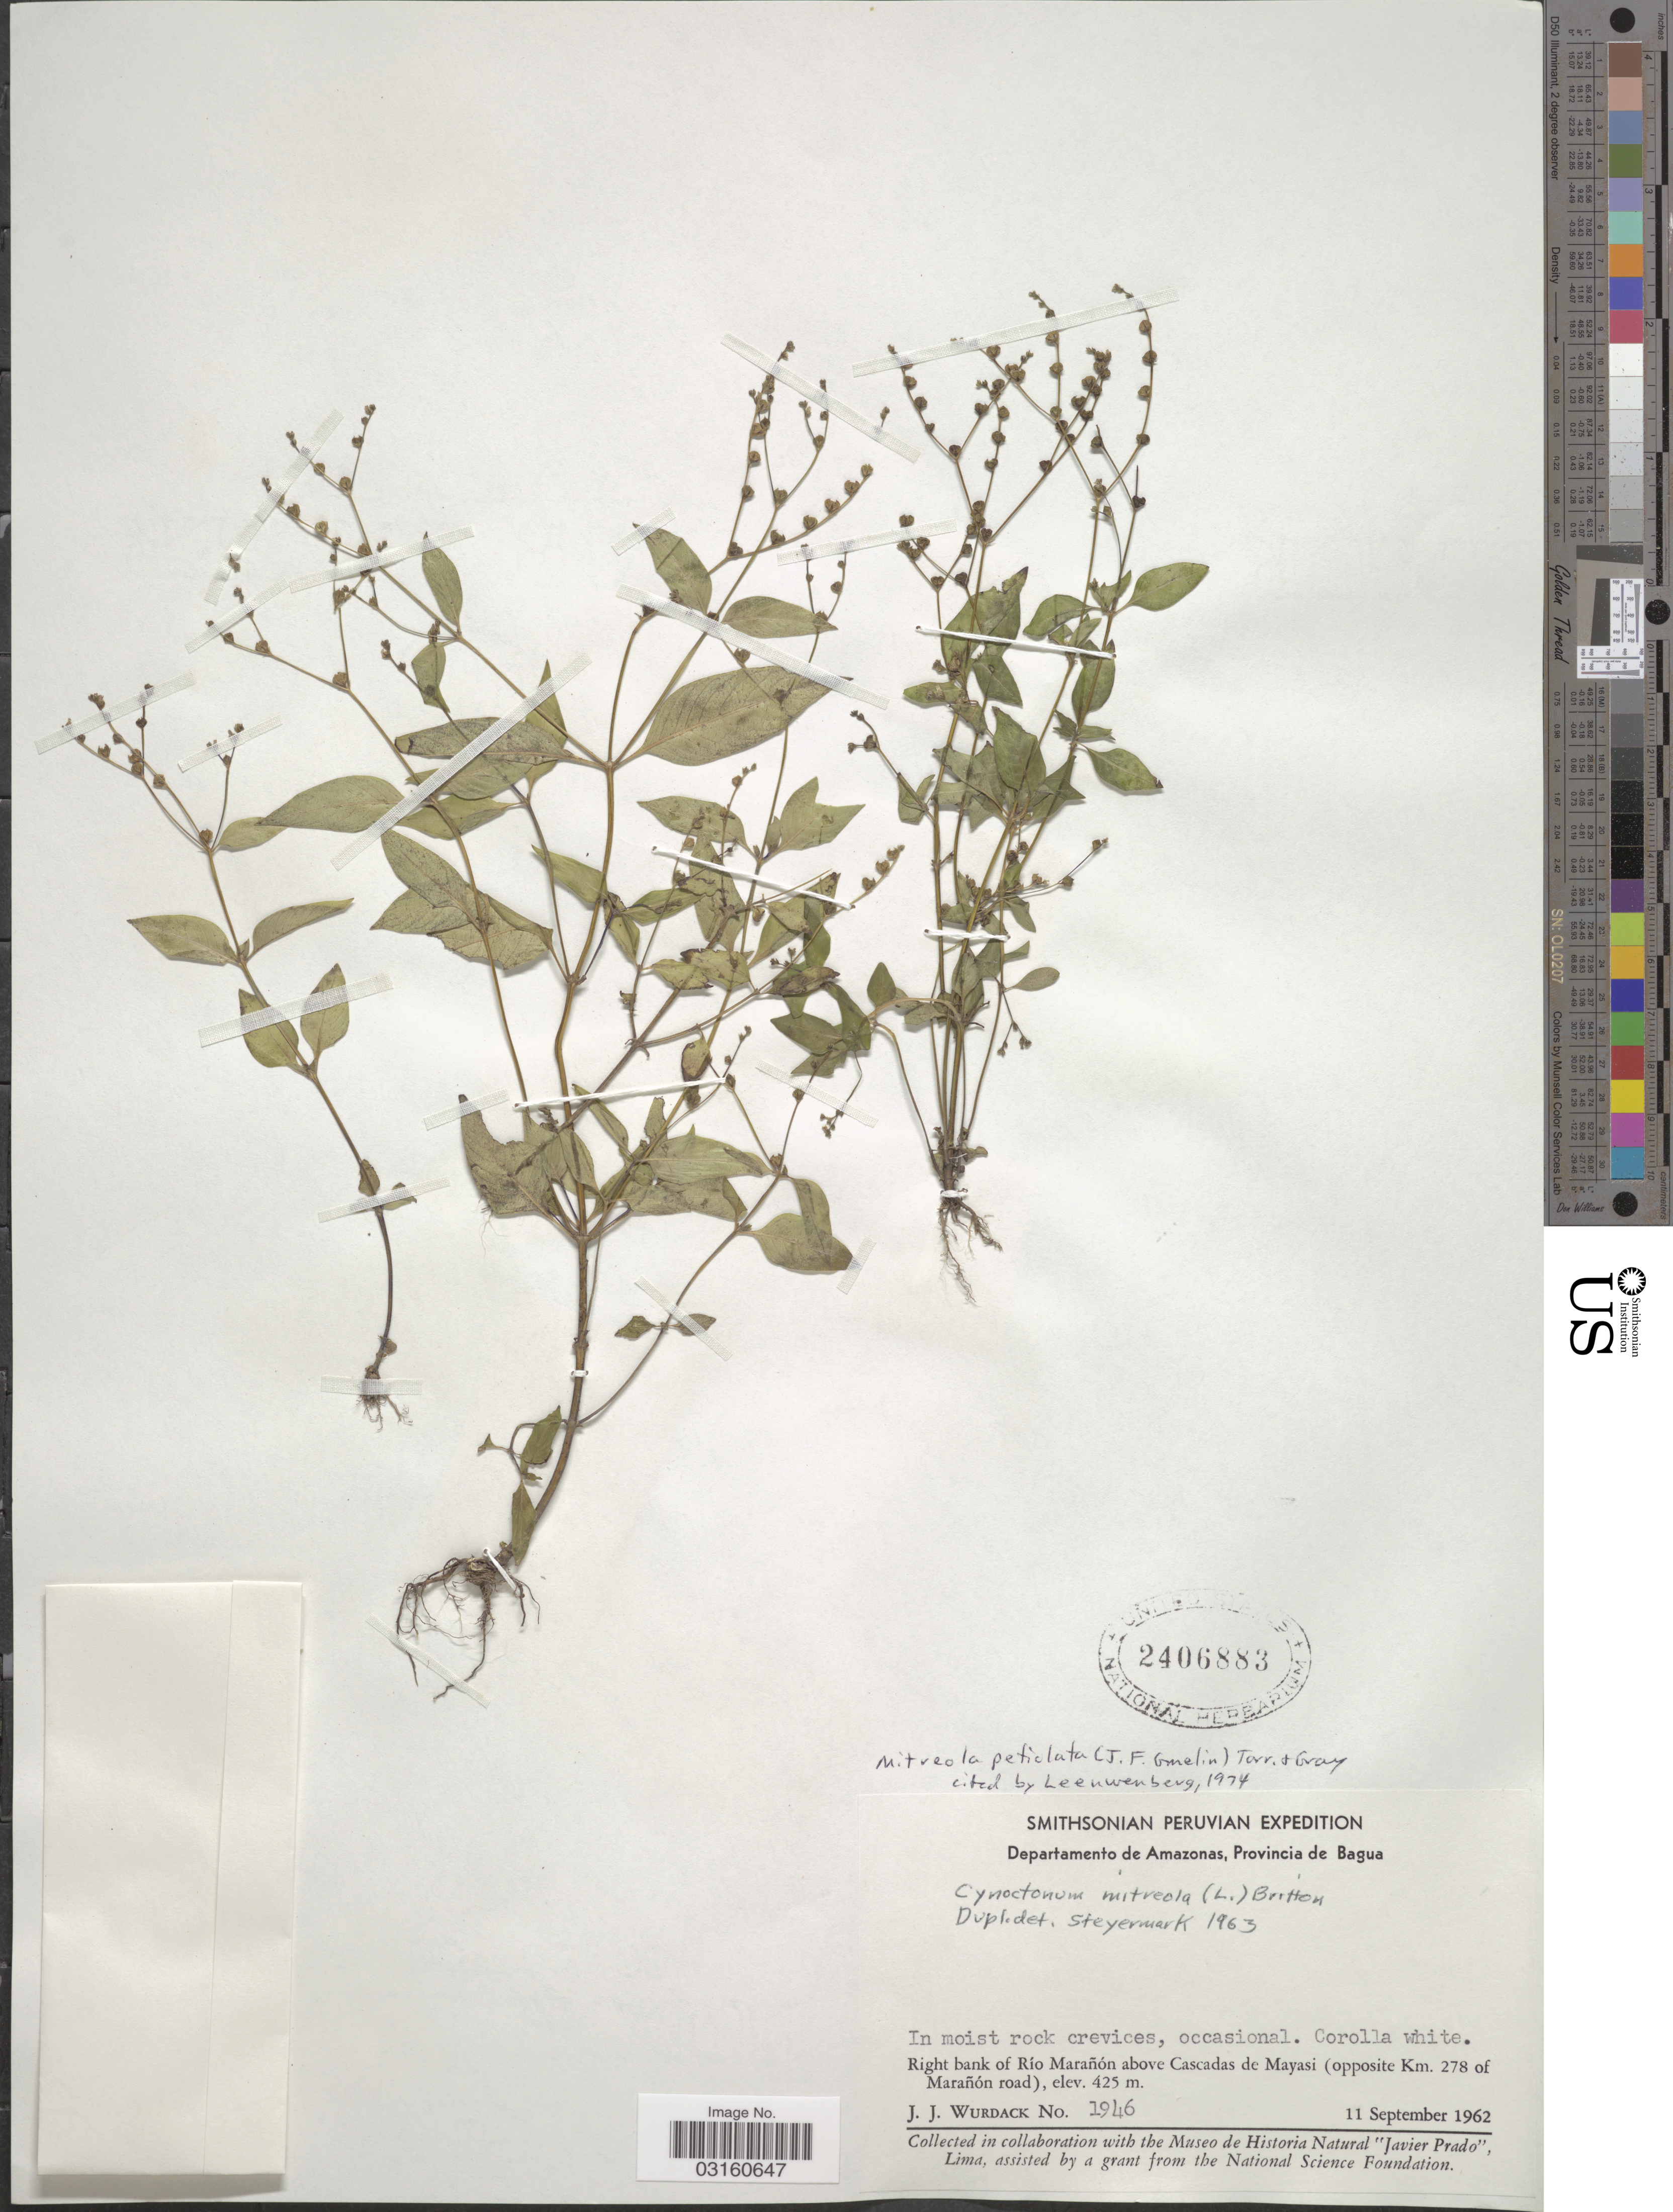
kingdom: Plantae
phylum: Tracheophyta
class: Magnoliopsida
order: Gentianales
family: Loganiaceae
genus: Mitreola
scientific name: Mitreola petiolata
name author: (J.F. Gmel.) Torr. & A. Gray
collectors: J. J. Wurdack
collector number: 1946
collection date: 1962-09-11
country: Peru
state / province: Amazonas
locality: Departamento de Amazonas, Provincia de Bagua. Right bank of Río Marañón above Cascadas de Mayasi (opposite Km. 278 of Marañón road).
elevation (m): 425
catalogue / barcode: US 2406883